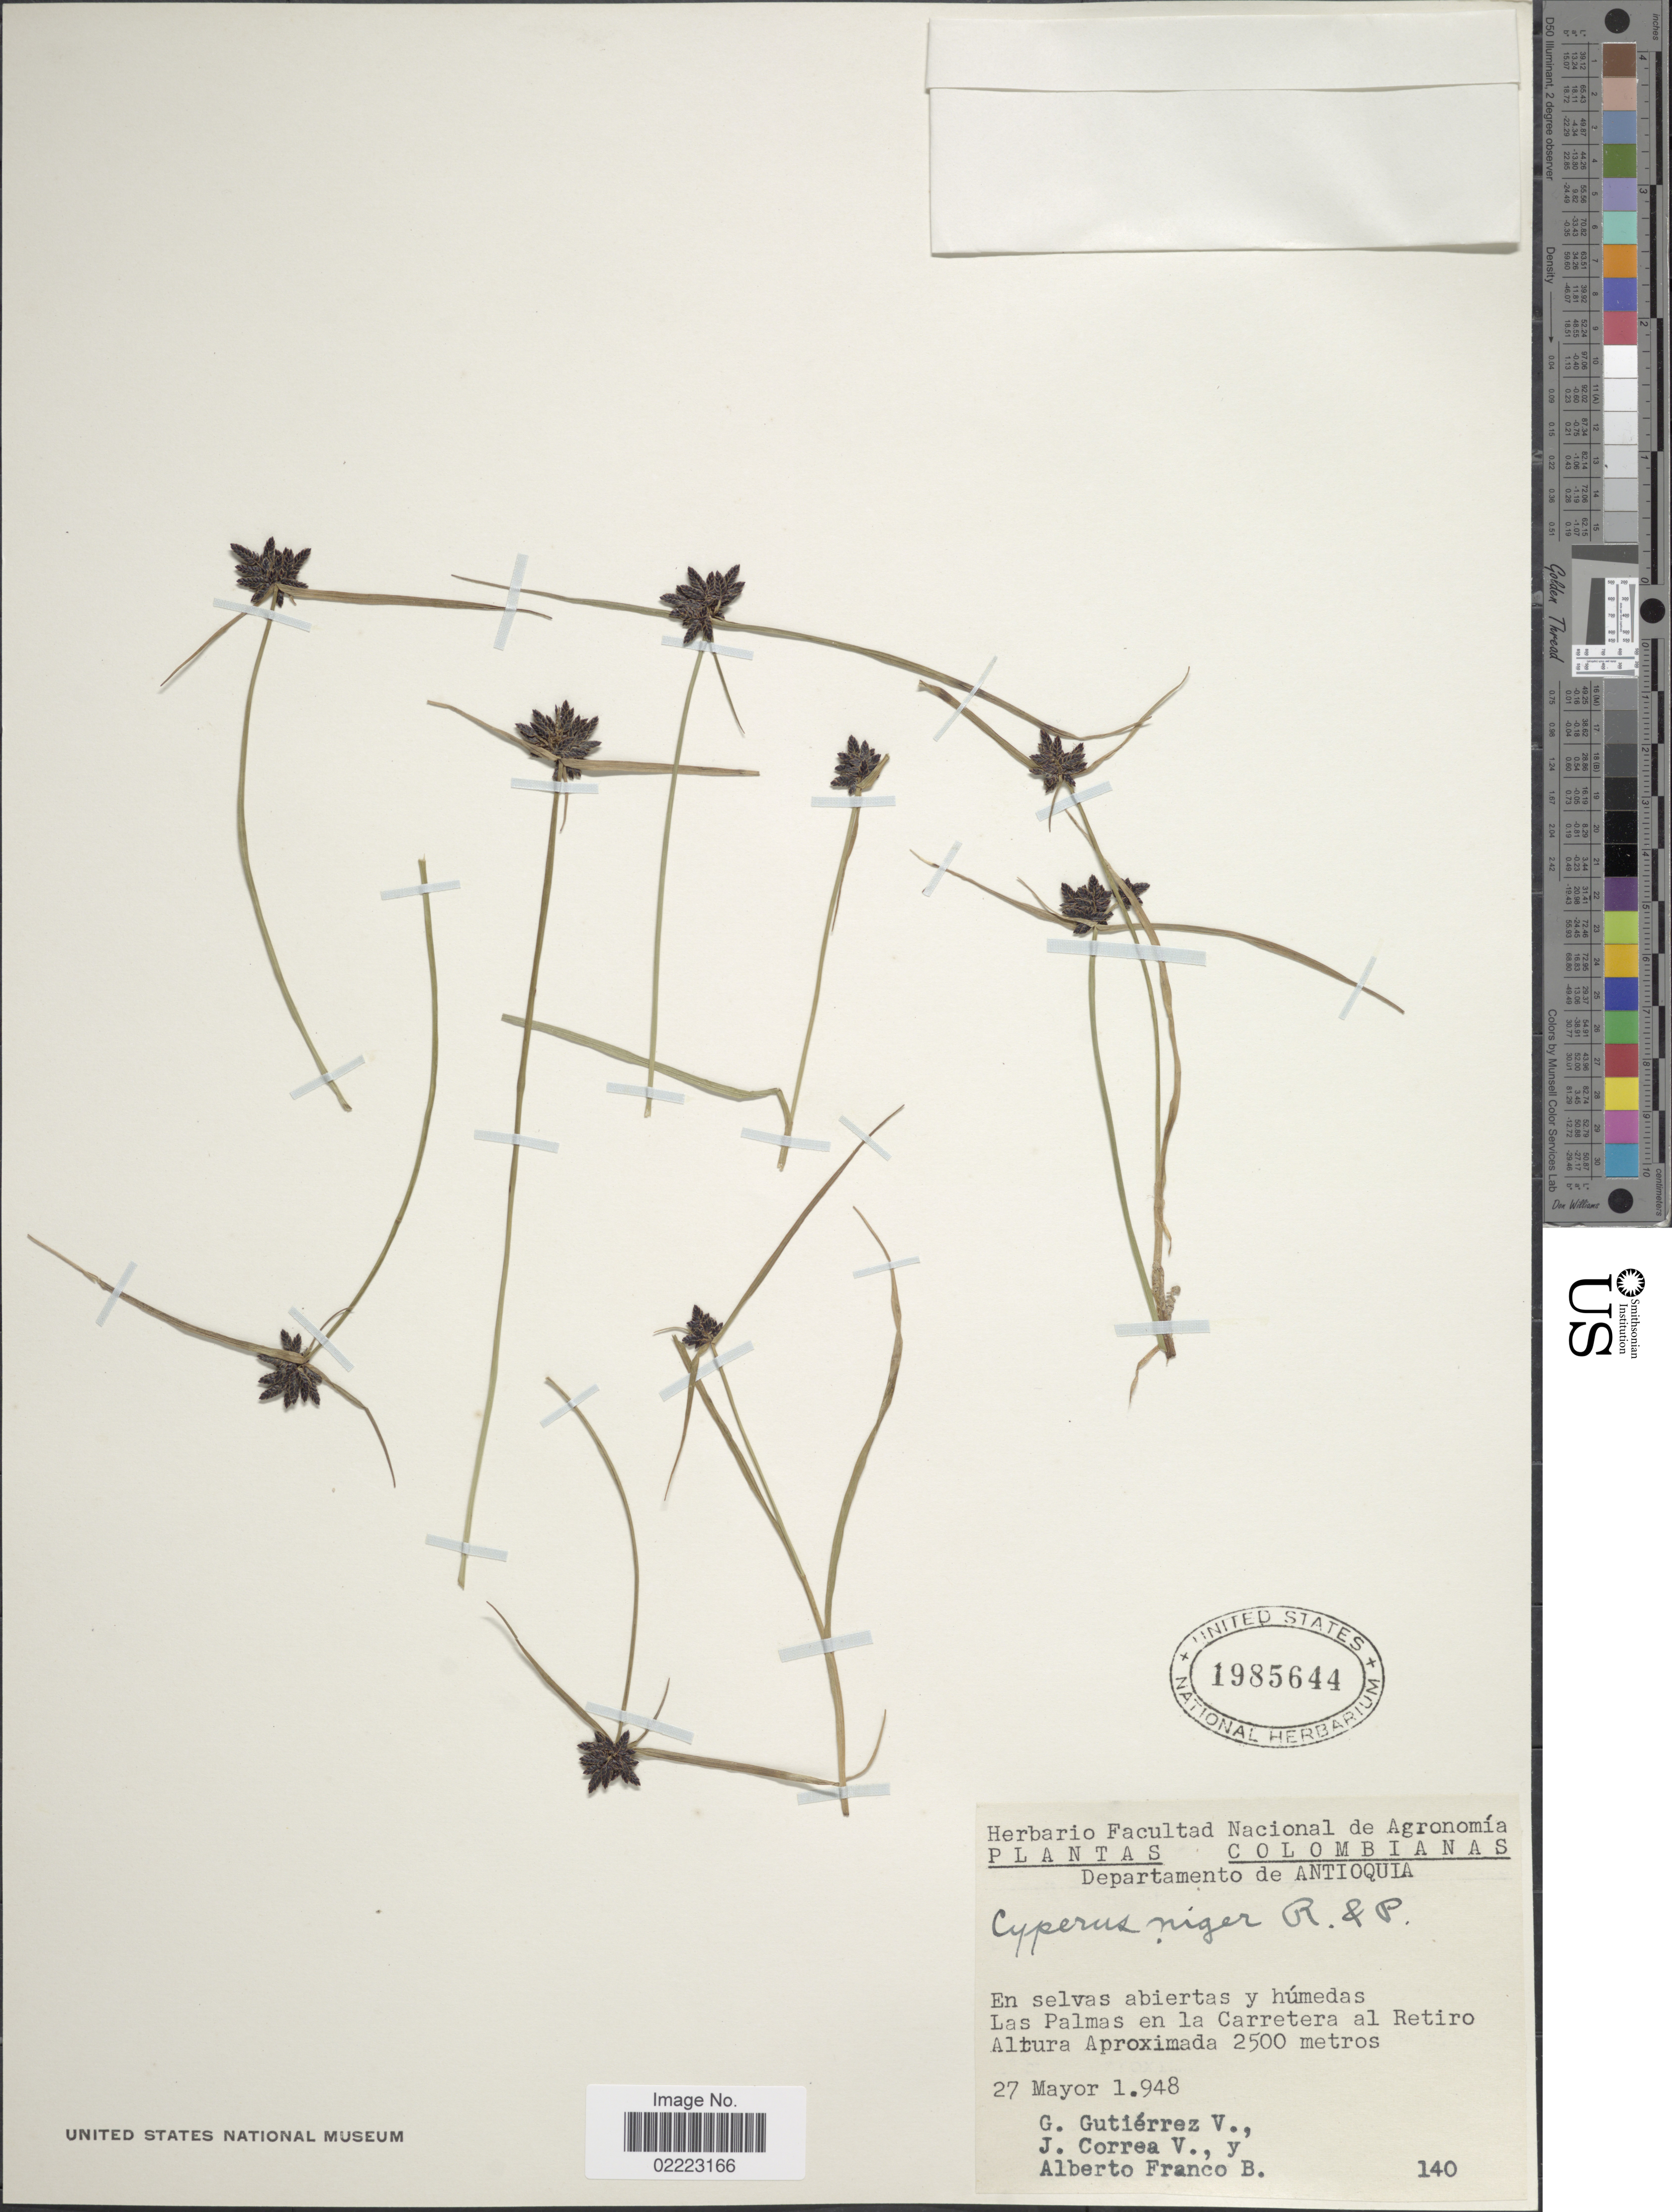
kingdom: Plantae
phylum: Tracheophyta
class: Liliopsida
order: Poales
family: Cyperaceae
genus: Cyperus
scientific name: Cyperus niger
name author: Ruiz & Pav.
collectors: G. Gutiérrez V., J. Correa V. & A. Franco B.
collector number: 140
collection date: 1948-03-27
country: Colombia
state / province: Antioquia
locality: Departamento de Antioquia, En selvas abiertas y húmedas Las Palmas en la Carretera al Retiro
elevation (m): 2500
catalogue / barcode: US 1985644